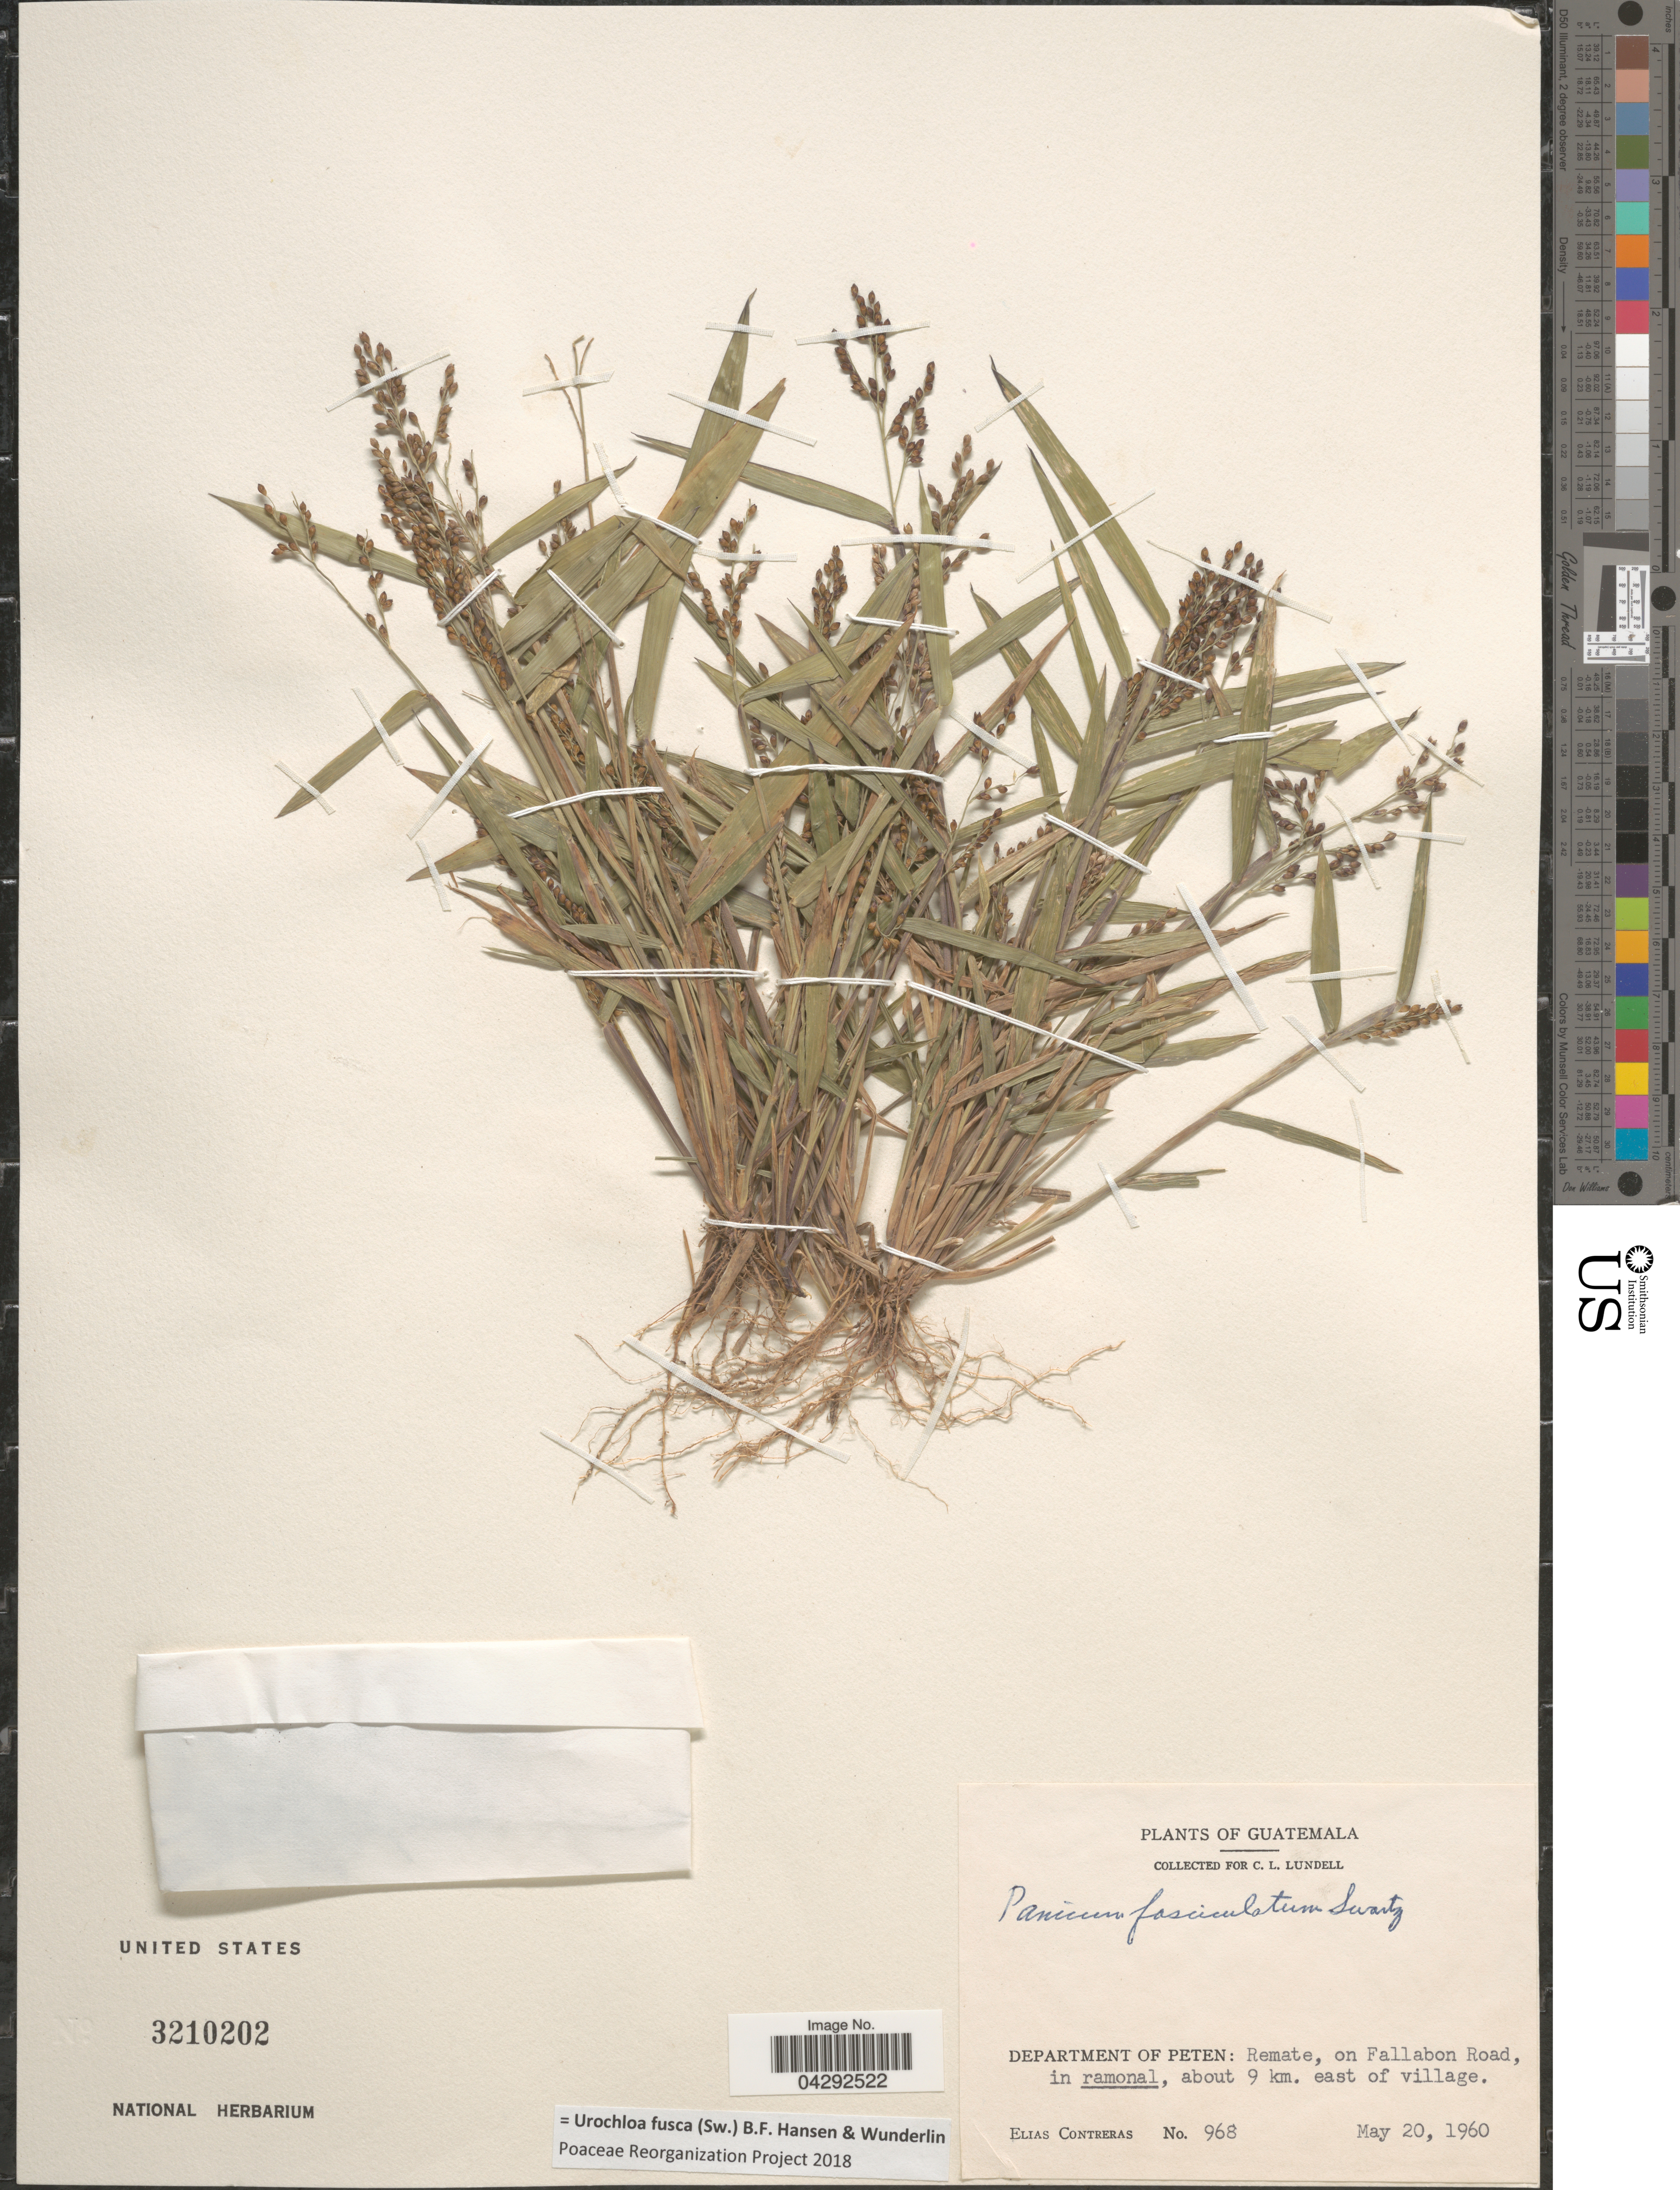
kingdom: Plantae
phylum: Tracheophyta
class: Liliopsida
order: Poales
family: Poaceae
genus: Urochloa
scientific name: Urochloa fusca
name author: (Sw.) B.F. Hansen & Wunderlin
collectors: E. Contreras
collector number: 968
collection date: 1960-05-20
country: Guatemala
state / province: El Peten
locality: Department of Peten: Remate, on Fallabon Road, in ramonal, about 9 km. east of village.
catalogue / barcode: US 3210202